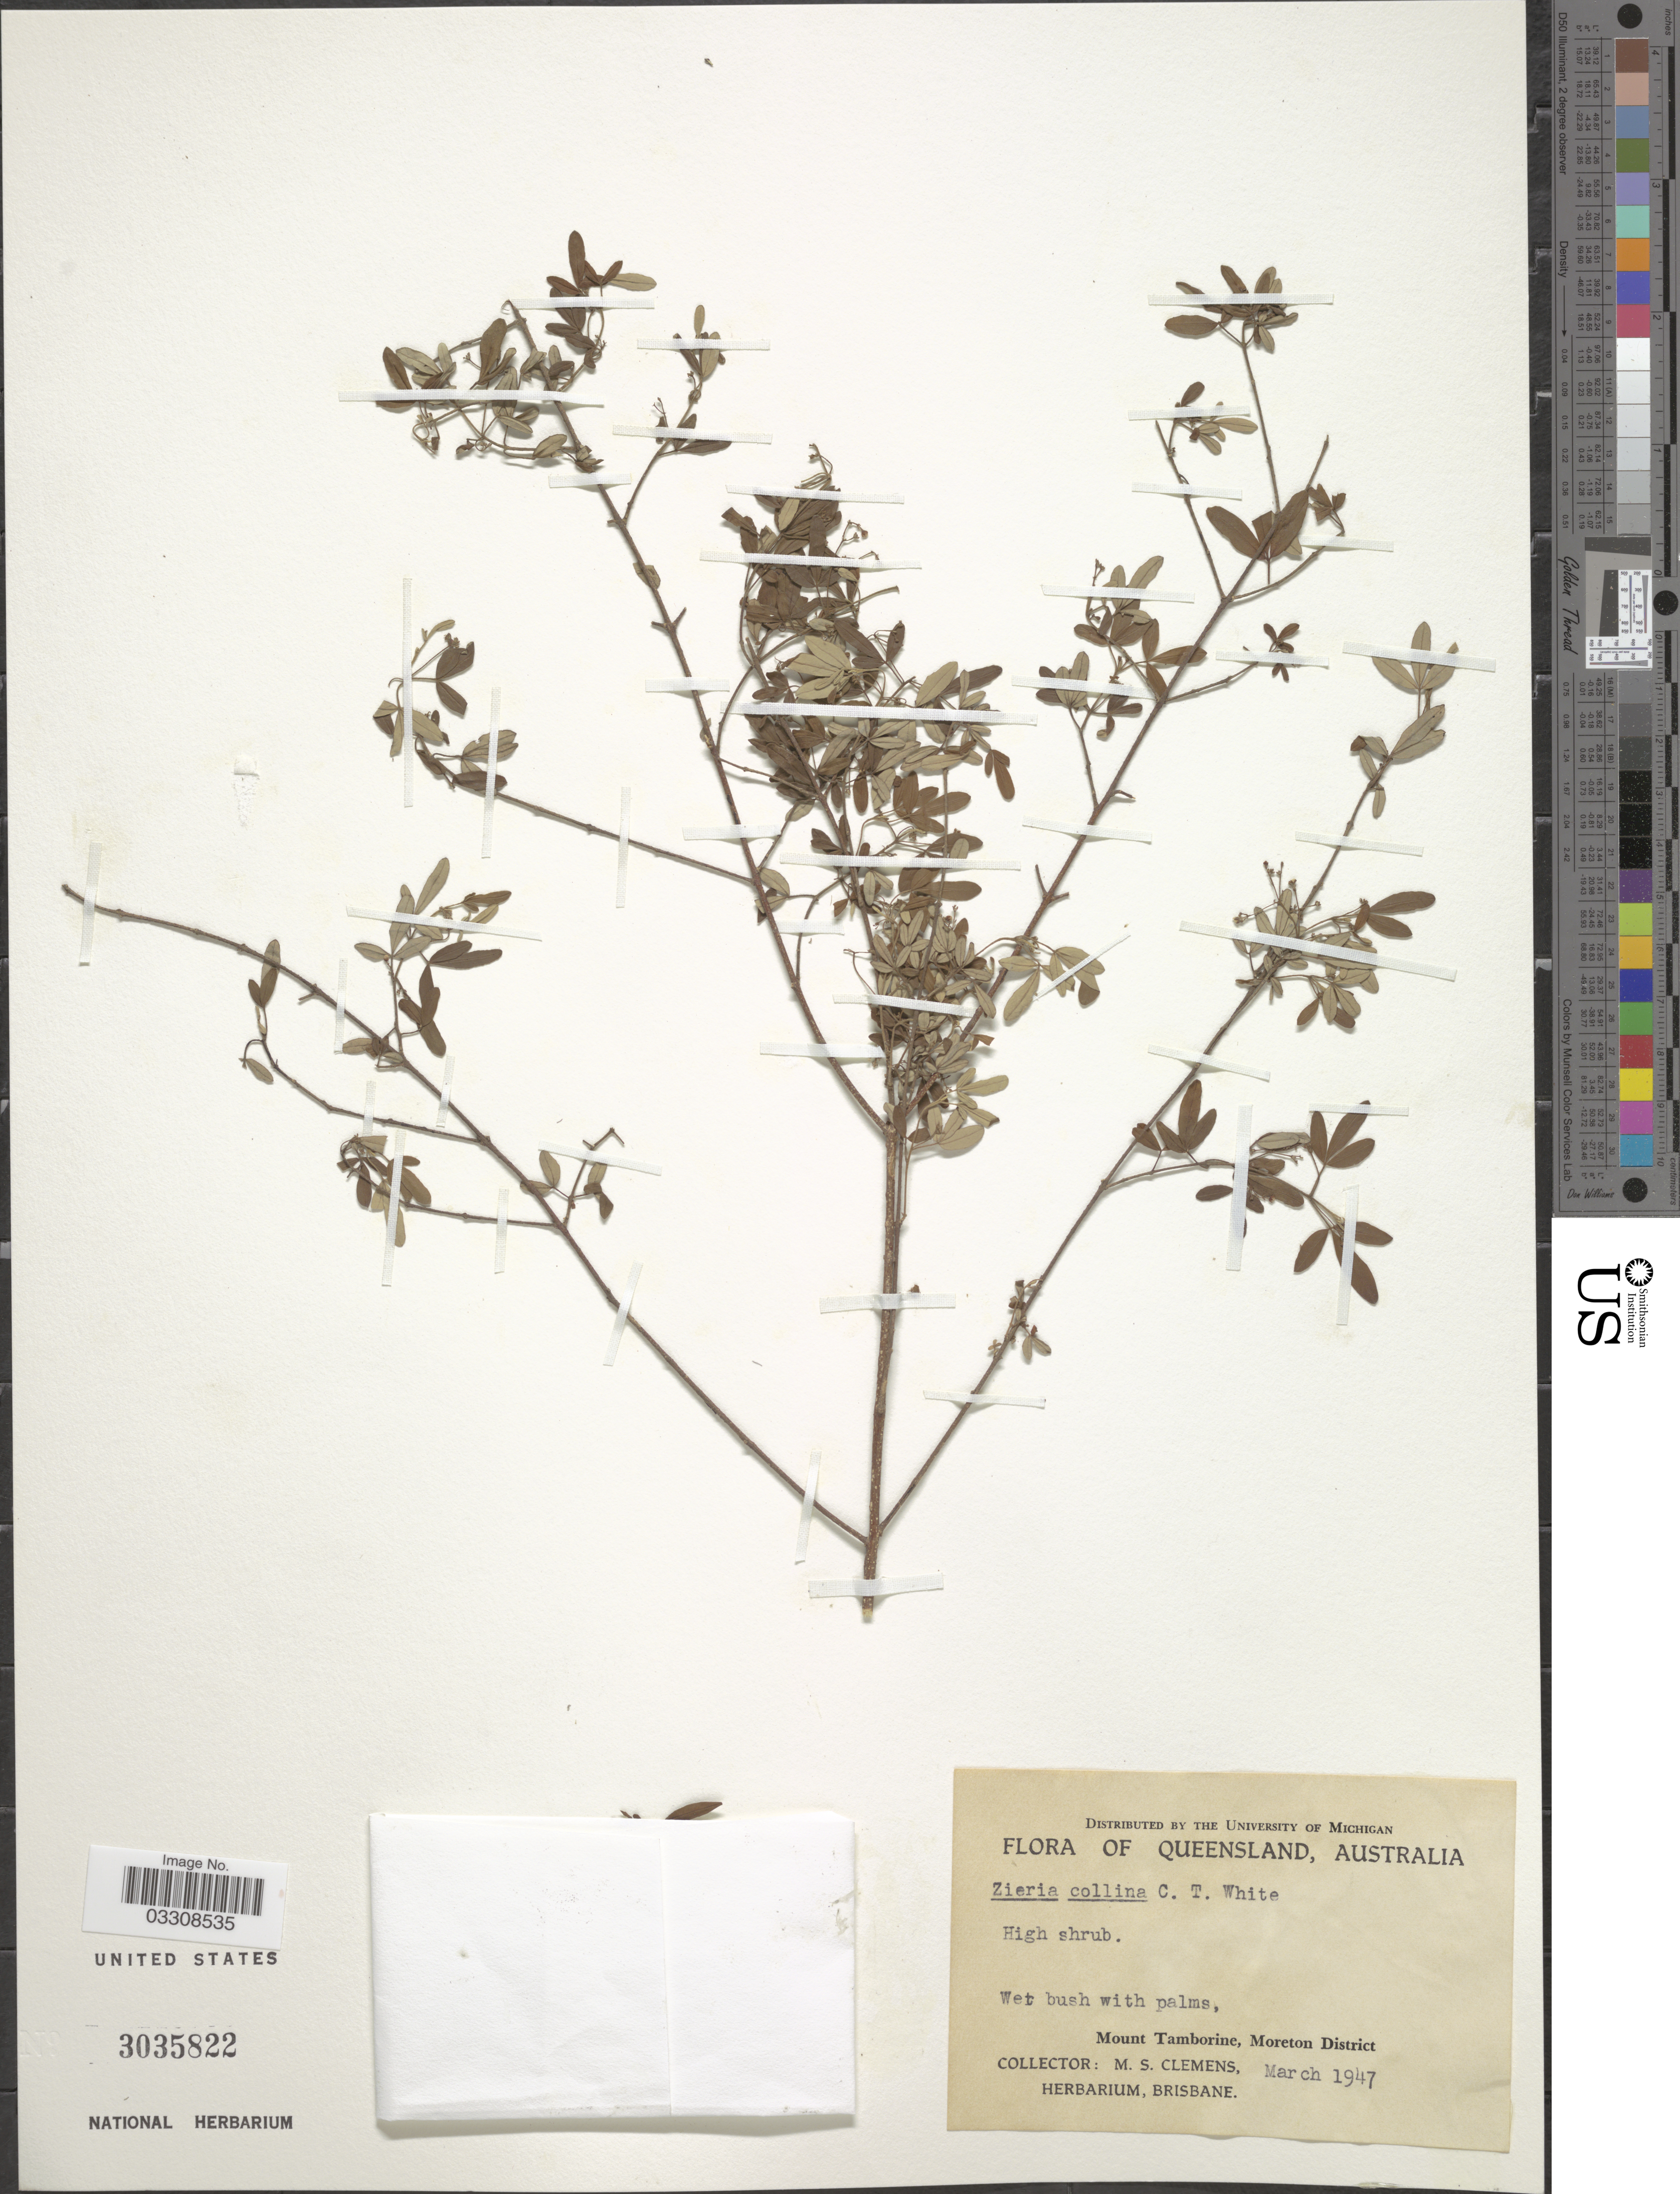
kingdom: Plantae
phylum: Tracheophyta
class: Magnoliopsida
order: Sapindales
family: Rutaceae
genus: Zieria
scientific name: Zieria collina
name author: C.T. White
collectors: M. S. Clemens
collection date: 1947-03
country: Australia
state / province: Queensland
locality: Mount Tamborine, Moreton District.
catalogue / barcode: US 3035822